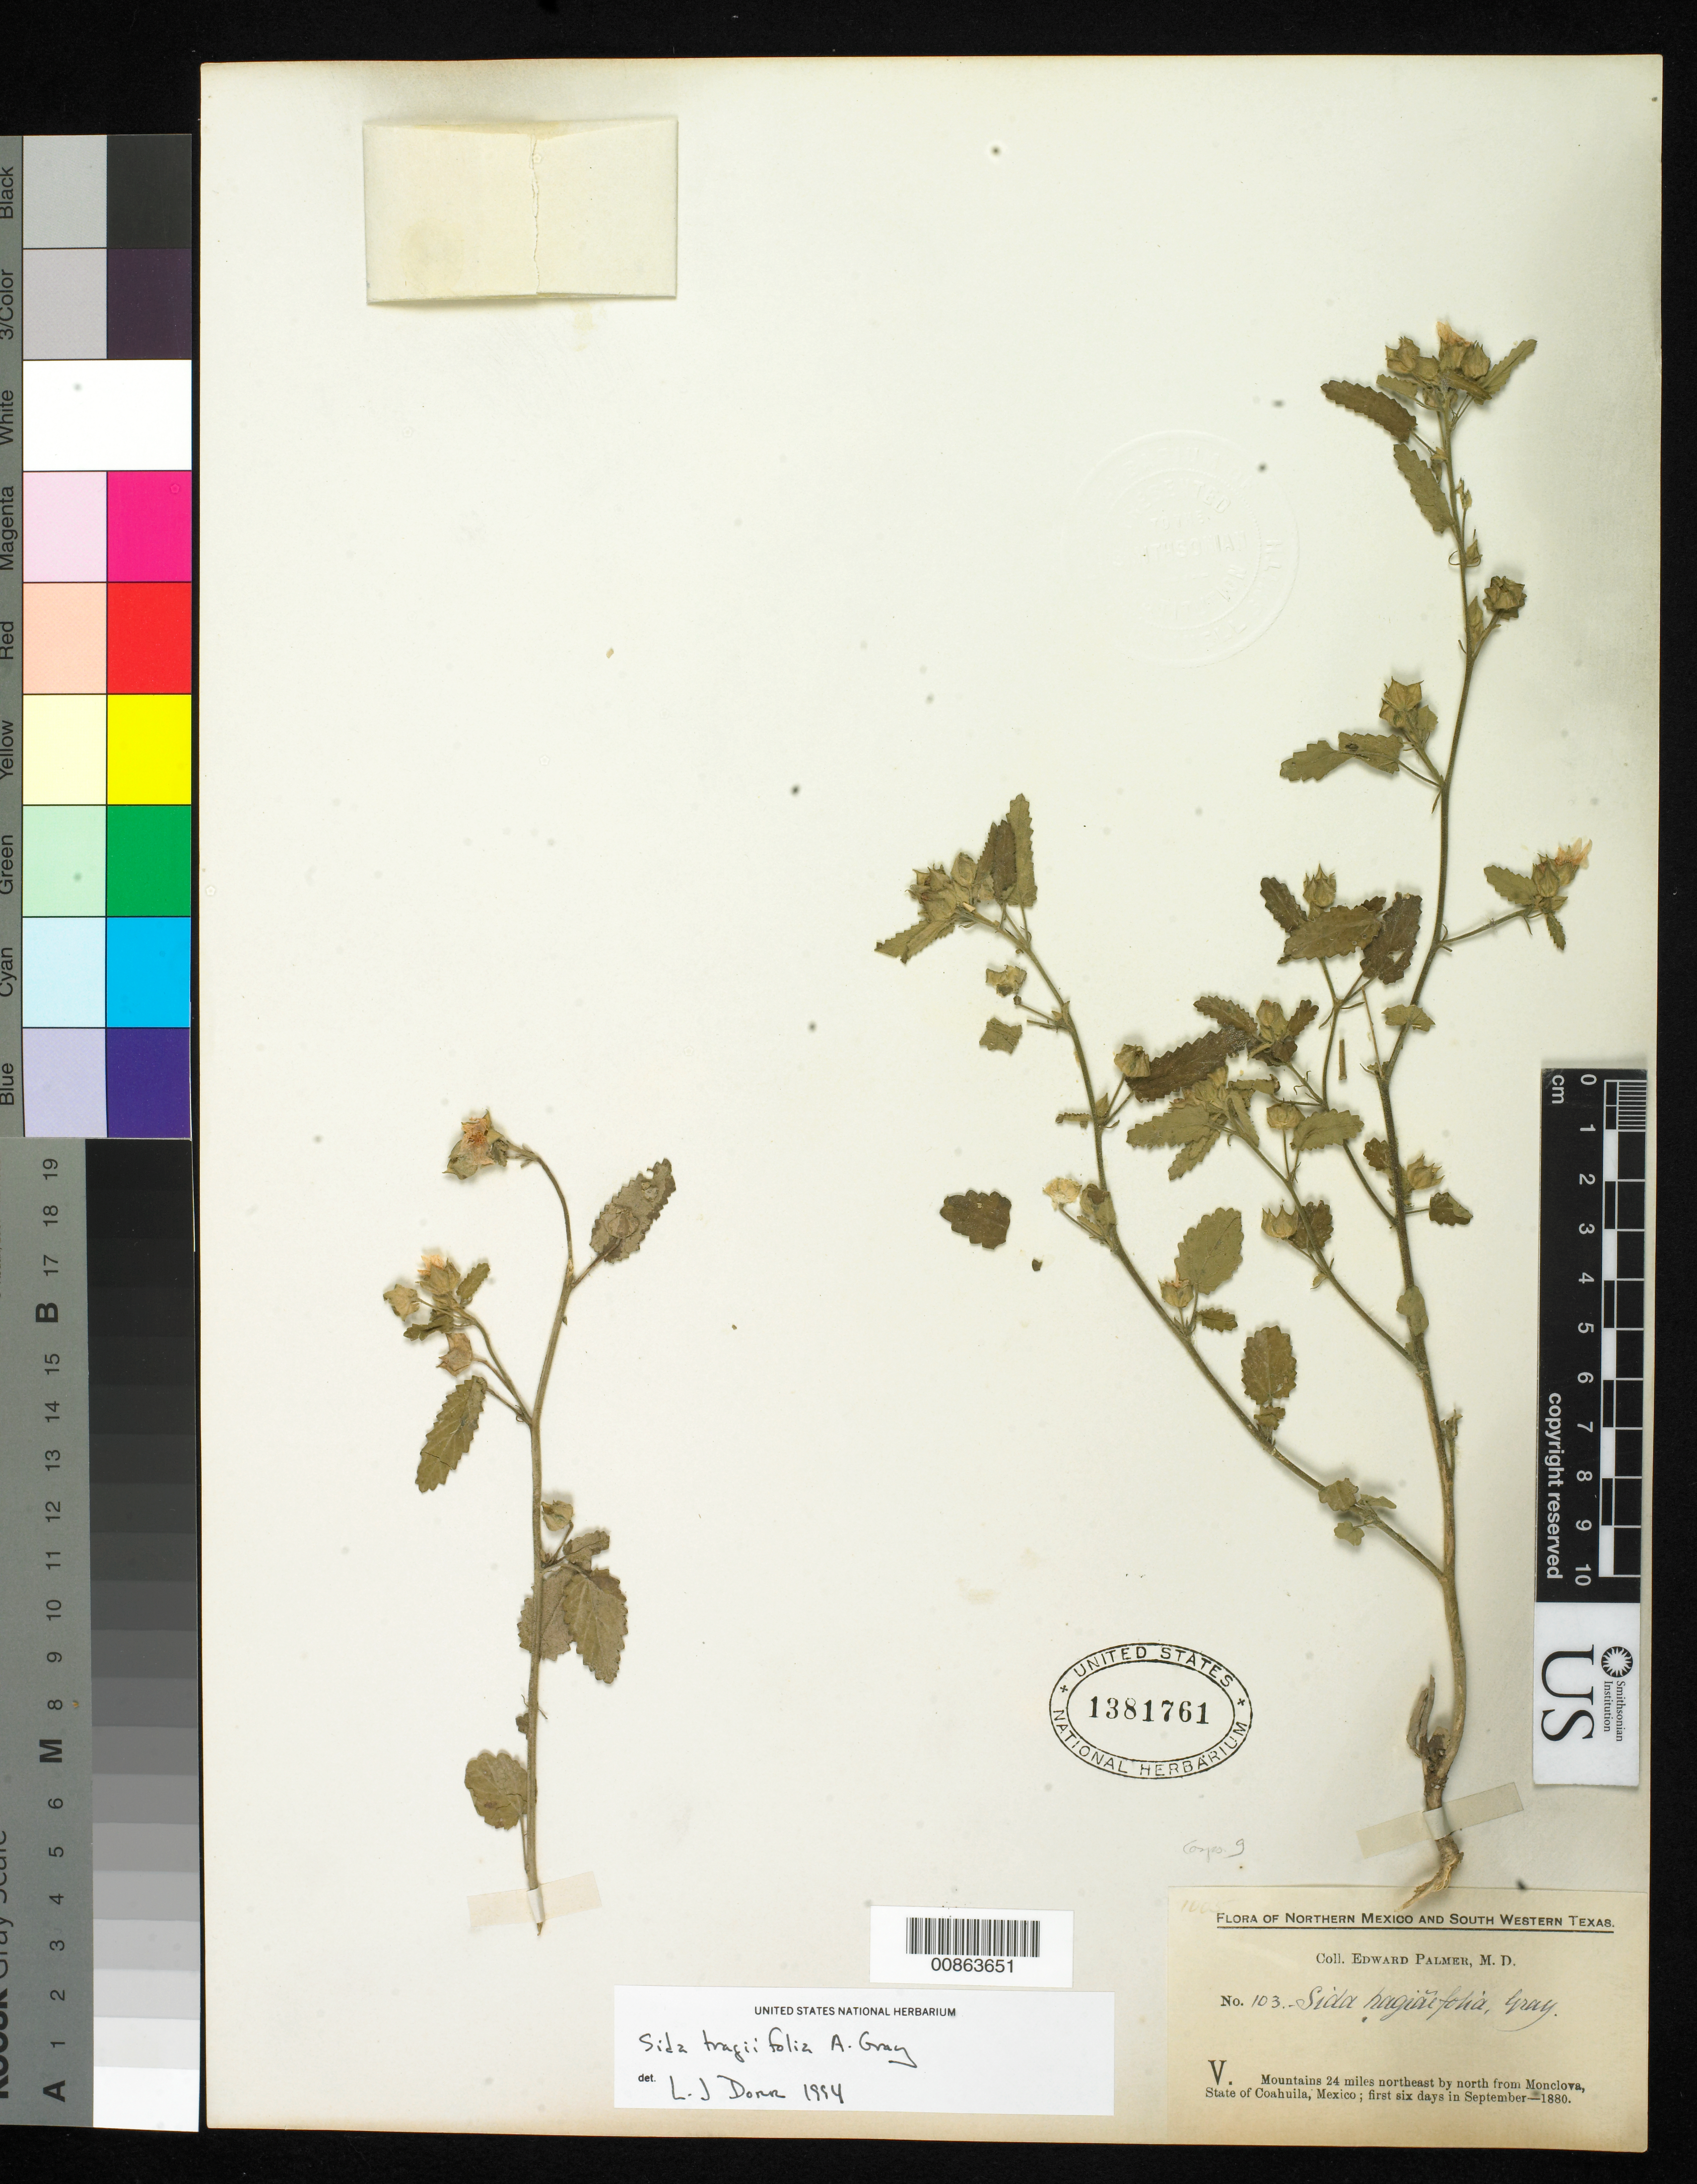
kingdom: Plantae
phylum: Tracheophyta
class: Magnoliopsida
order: Malvales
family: Malvaceae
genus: Sida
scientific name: Sida tragiifolia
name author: A. Gray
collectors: E. Palmer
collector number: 103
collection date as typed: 01 Sep 1880 to 06 Sep 1880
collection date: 1880-09-01/1880-09-06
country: Mexico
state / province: Coahuila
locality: V. Mountains 24 miles northeast by north from Monclova, Coahuila.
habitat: Mountains.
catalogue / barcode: US 1381761